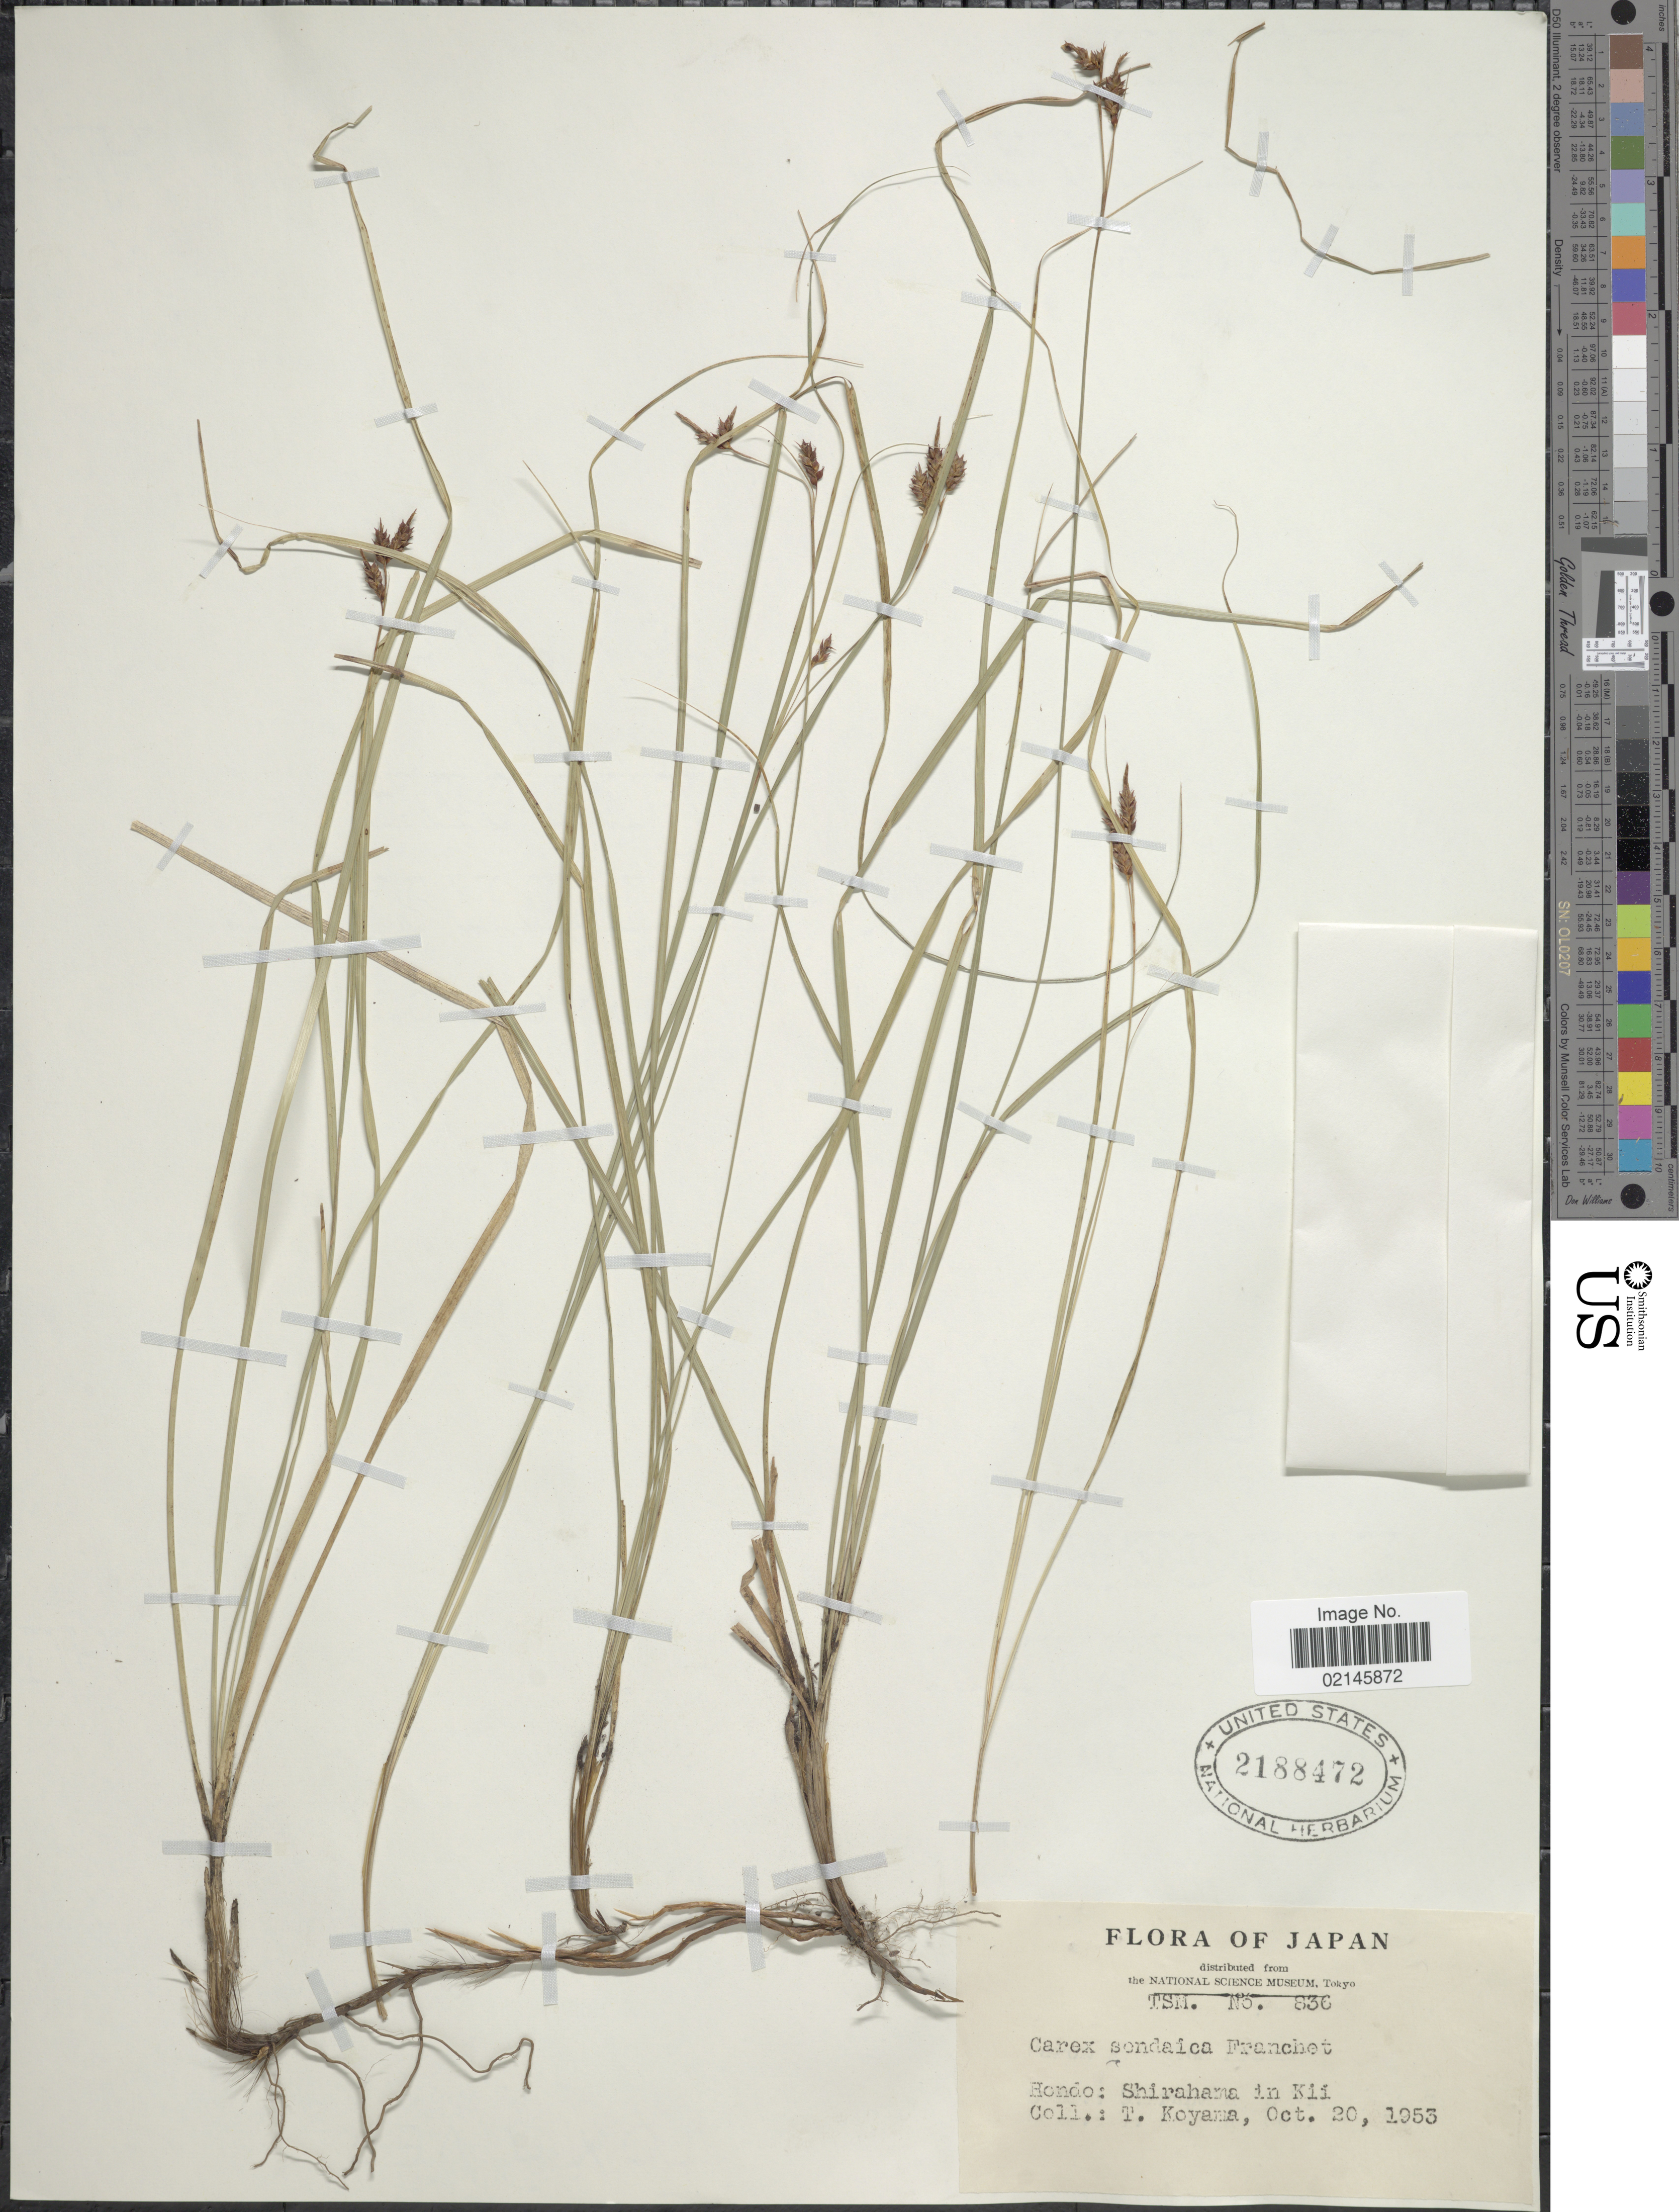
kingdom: Plantae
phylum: Tracheophyta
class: Liliopsida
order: Poales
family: Cyperaceae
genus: Carex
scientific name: Carex sendaica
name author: Franch.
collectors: T. Koyama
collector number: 836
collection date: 1953-10-20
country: Japan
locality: Hondo: Shirahama in Kii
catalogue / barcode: US 2188472